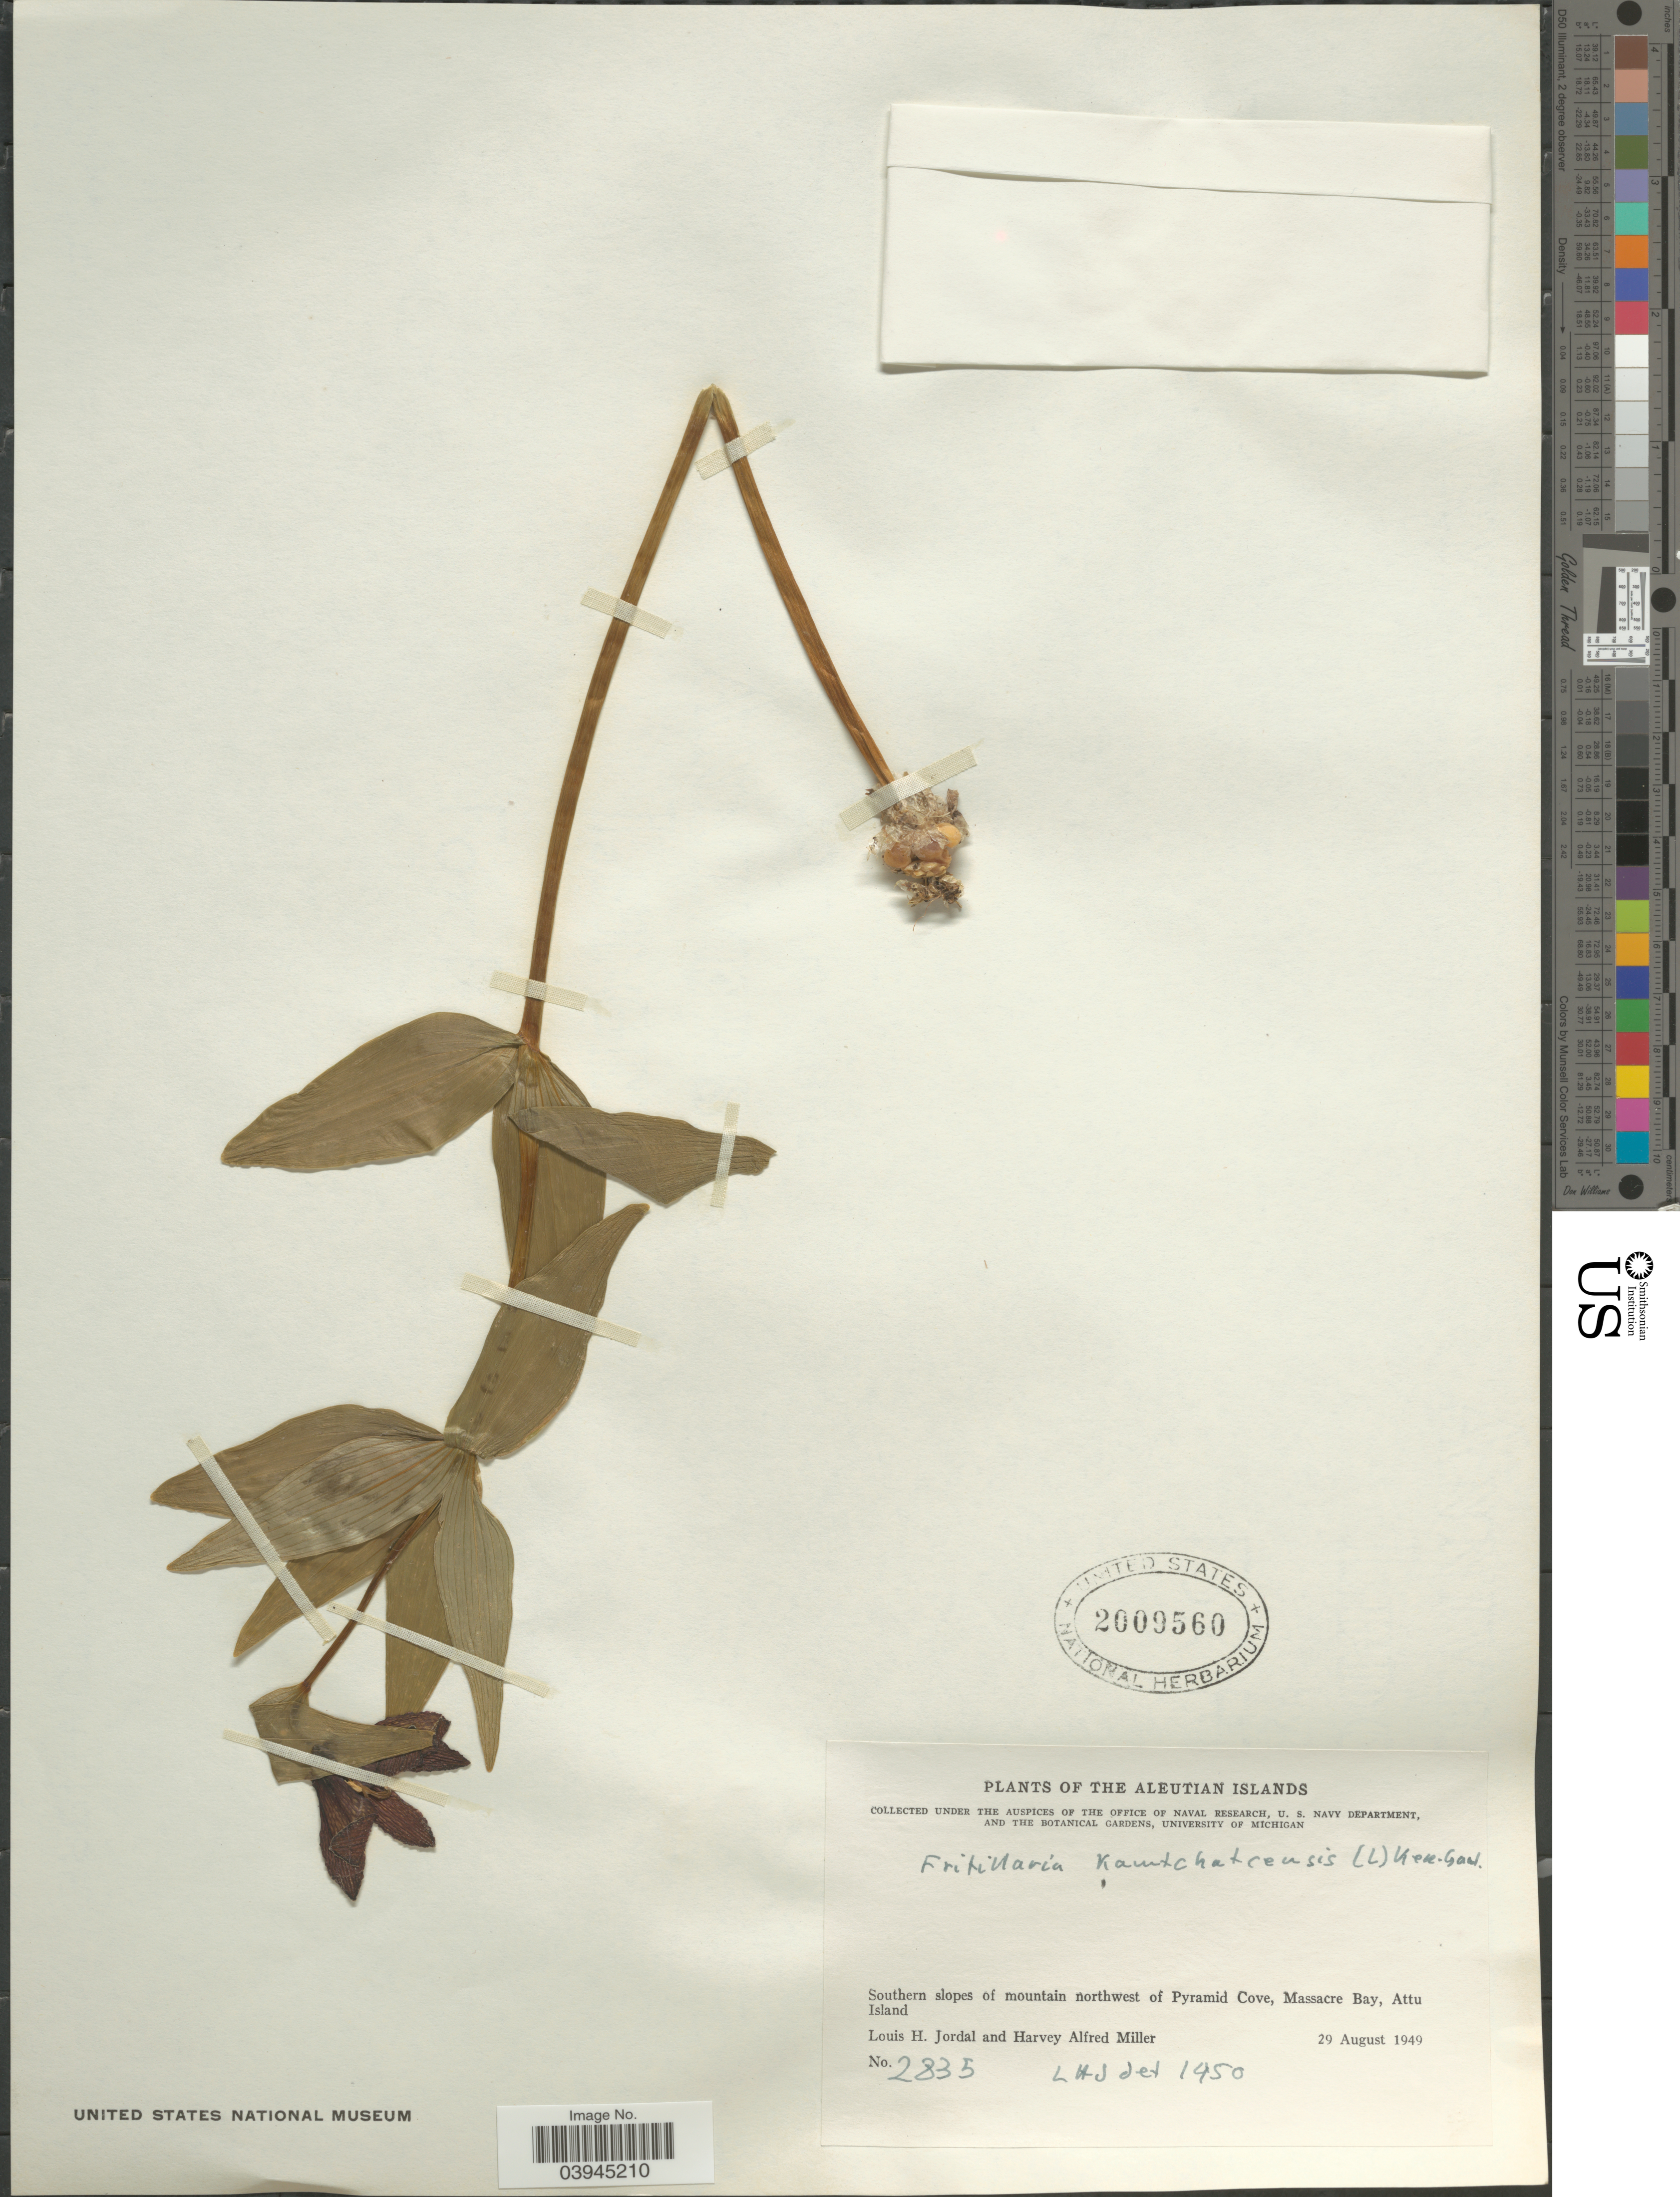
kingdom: Plantae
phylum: Tracheophyta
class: Liliopsida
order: Liliales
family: Liliaceae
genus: Fritillaria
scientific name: Fritillaria camschatcensis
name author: (L.) Ker Gawl.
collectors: L. Jordal & H. A. Miller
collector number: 2835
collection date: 1949-08-29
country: United States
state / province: Alaska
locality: Aleutian Islands. Southern slopes of mountain northwest of Pyramid Cove, Massacre Bay, Attu Island.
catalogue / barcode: US 2009560